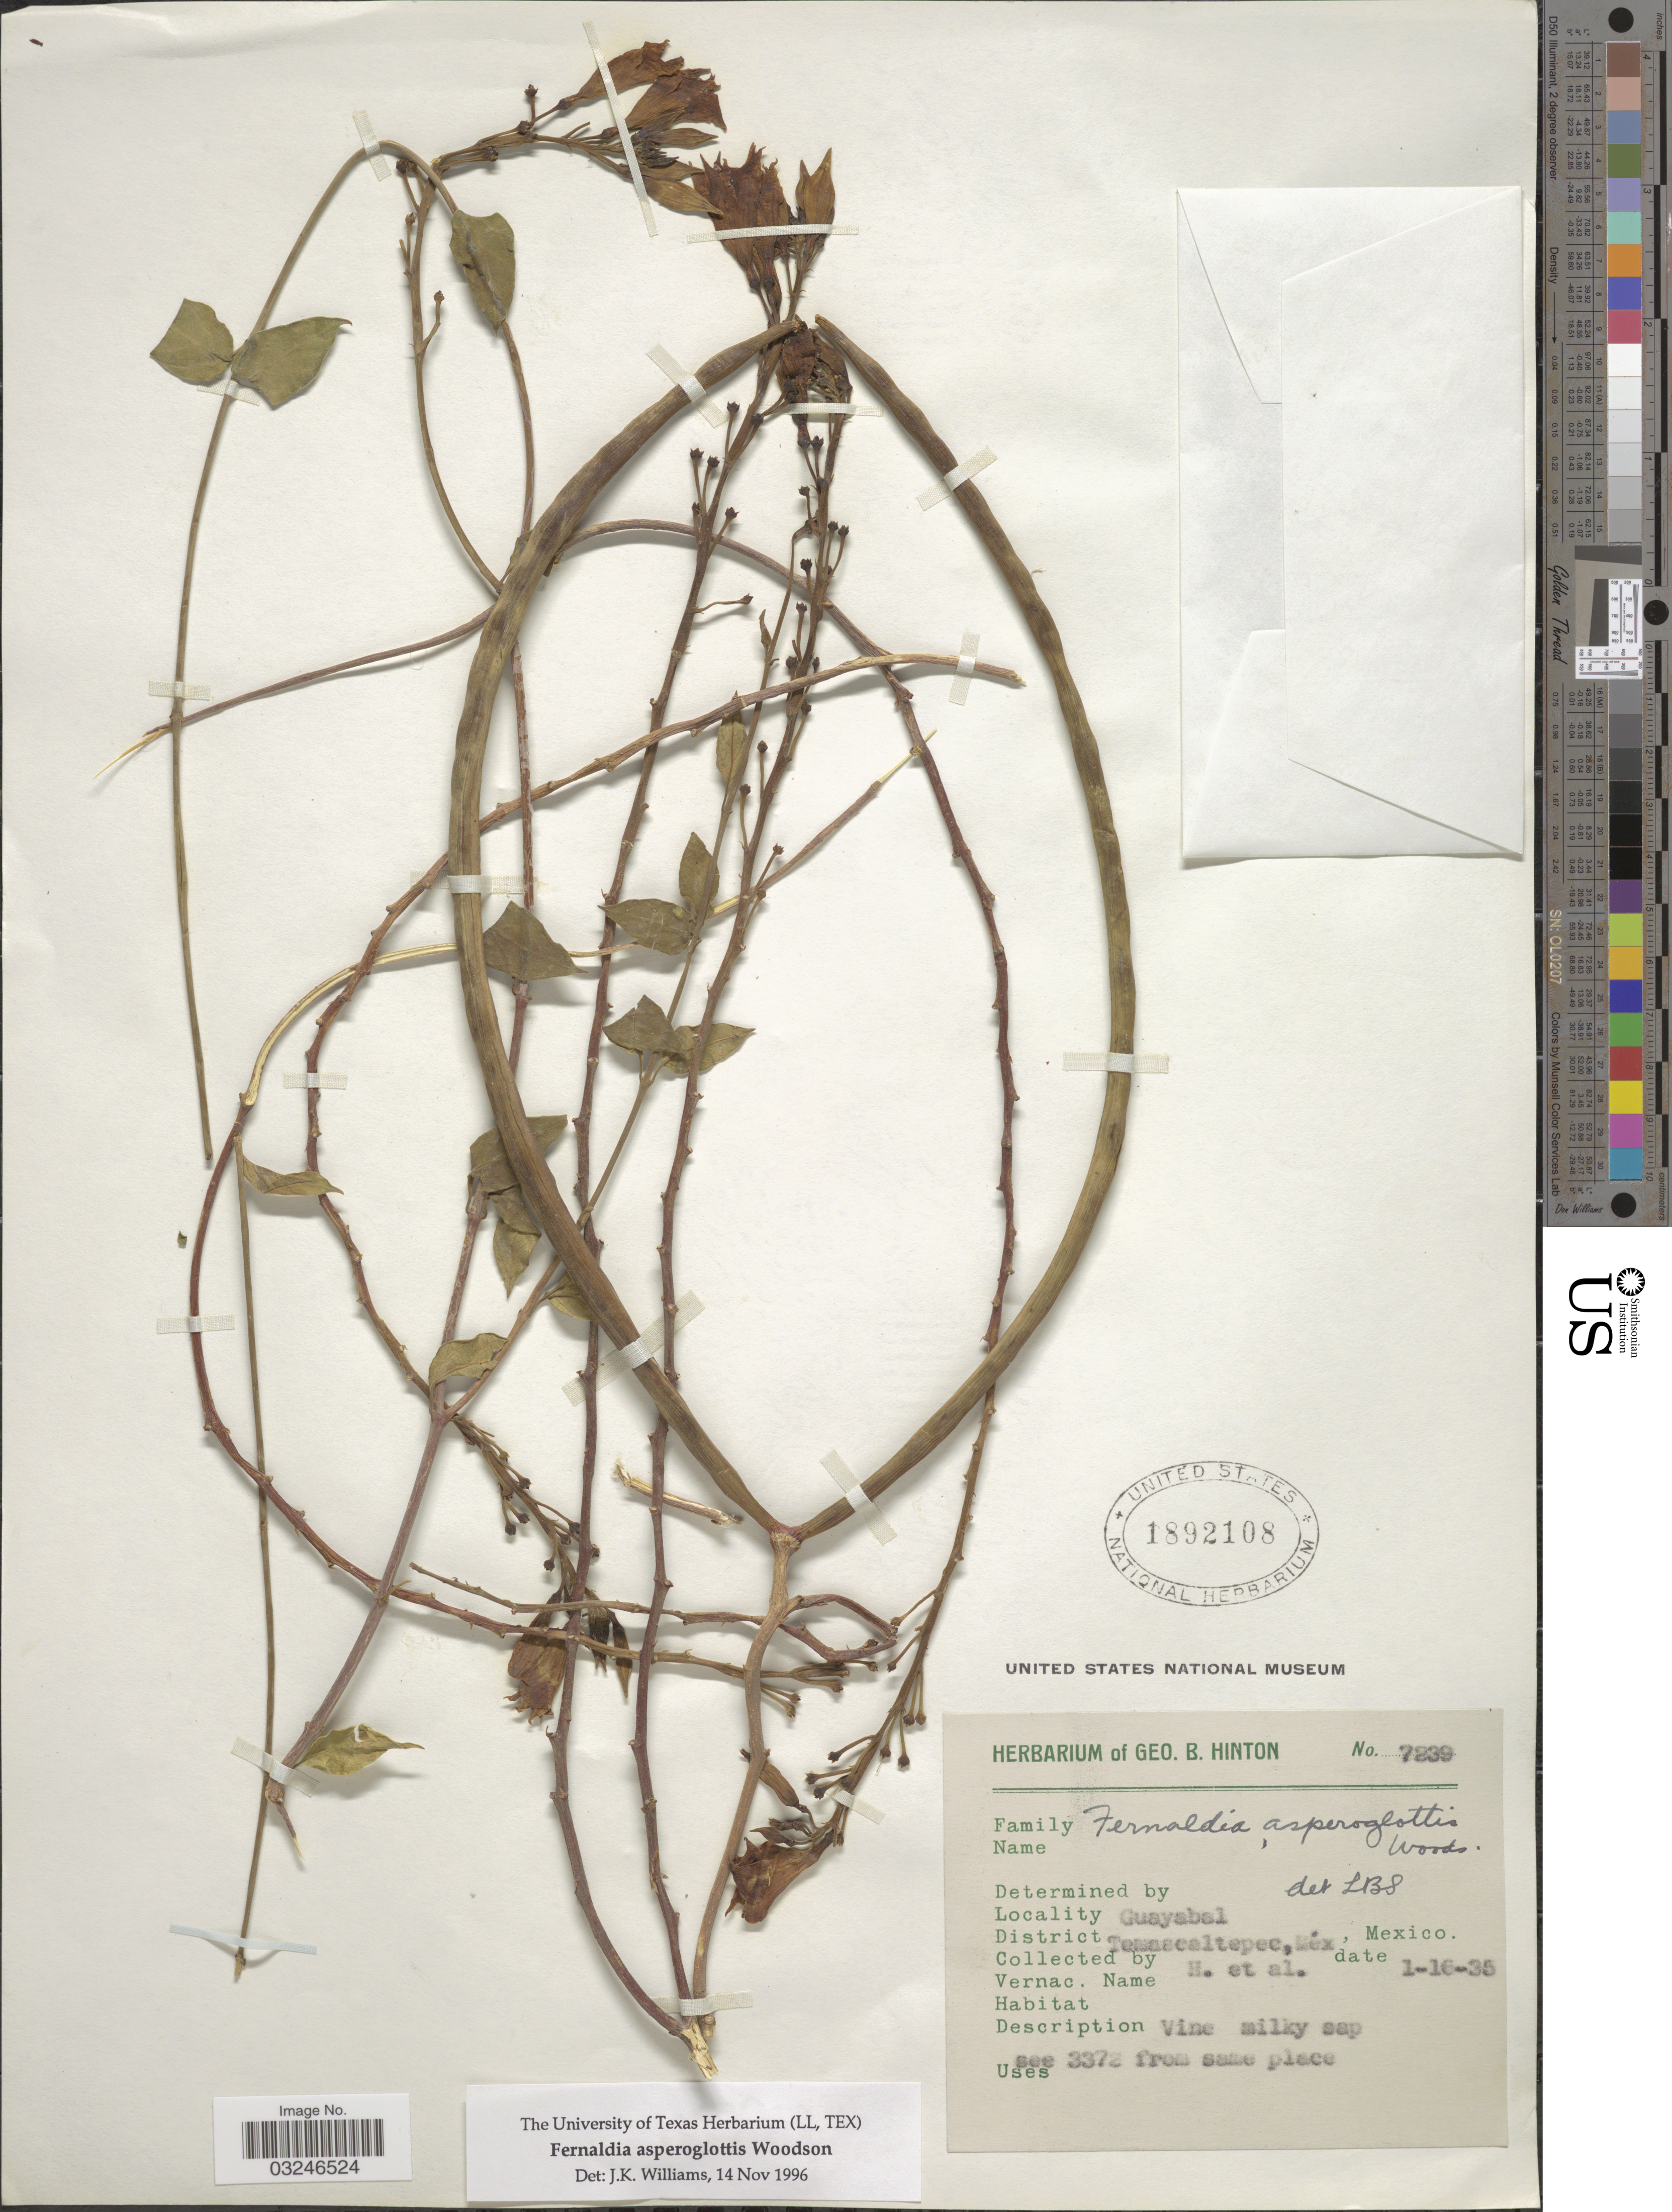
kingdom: Plantae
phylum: Tracheophyta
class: Magnoliopsida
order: Gentianales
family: Apocynaceae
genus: Fernaldia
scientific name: Fernaldia asperoglottis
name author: Woodson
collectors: G. B. Hinton & et al.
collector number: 7239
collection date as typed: Transcribed d/m/y: 16/1/35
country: Mexico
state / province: México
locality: Guayabal. District Temascaltepec, Méx.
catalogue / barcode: US 1892108